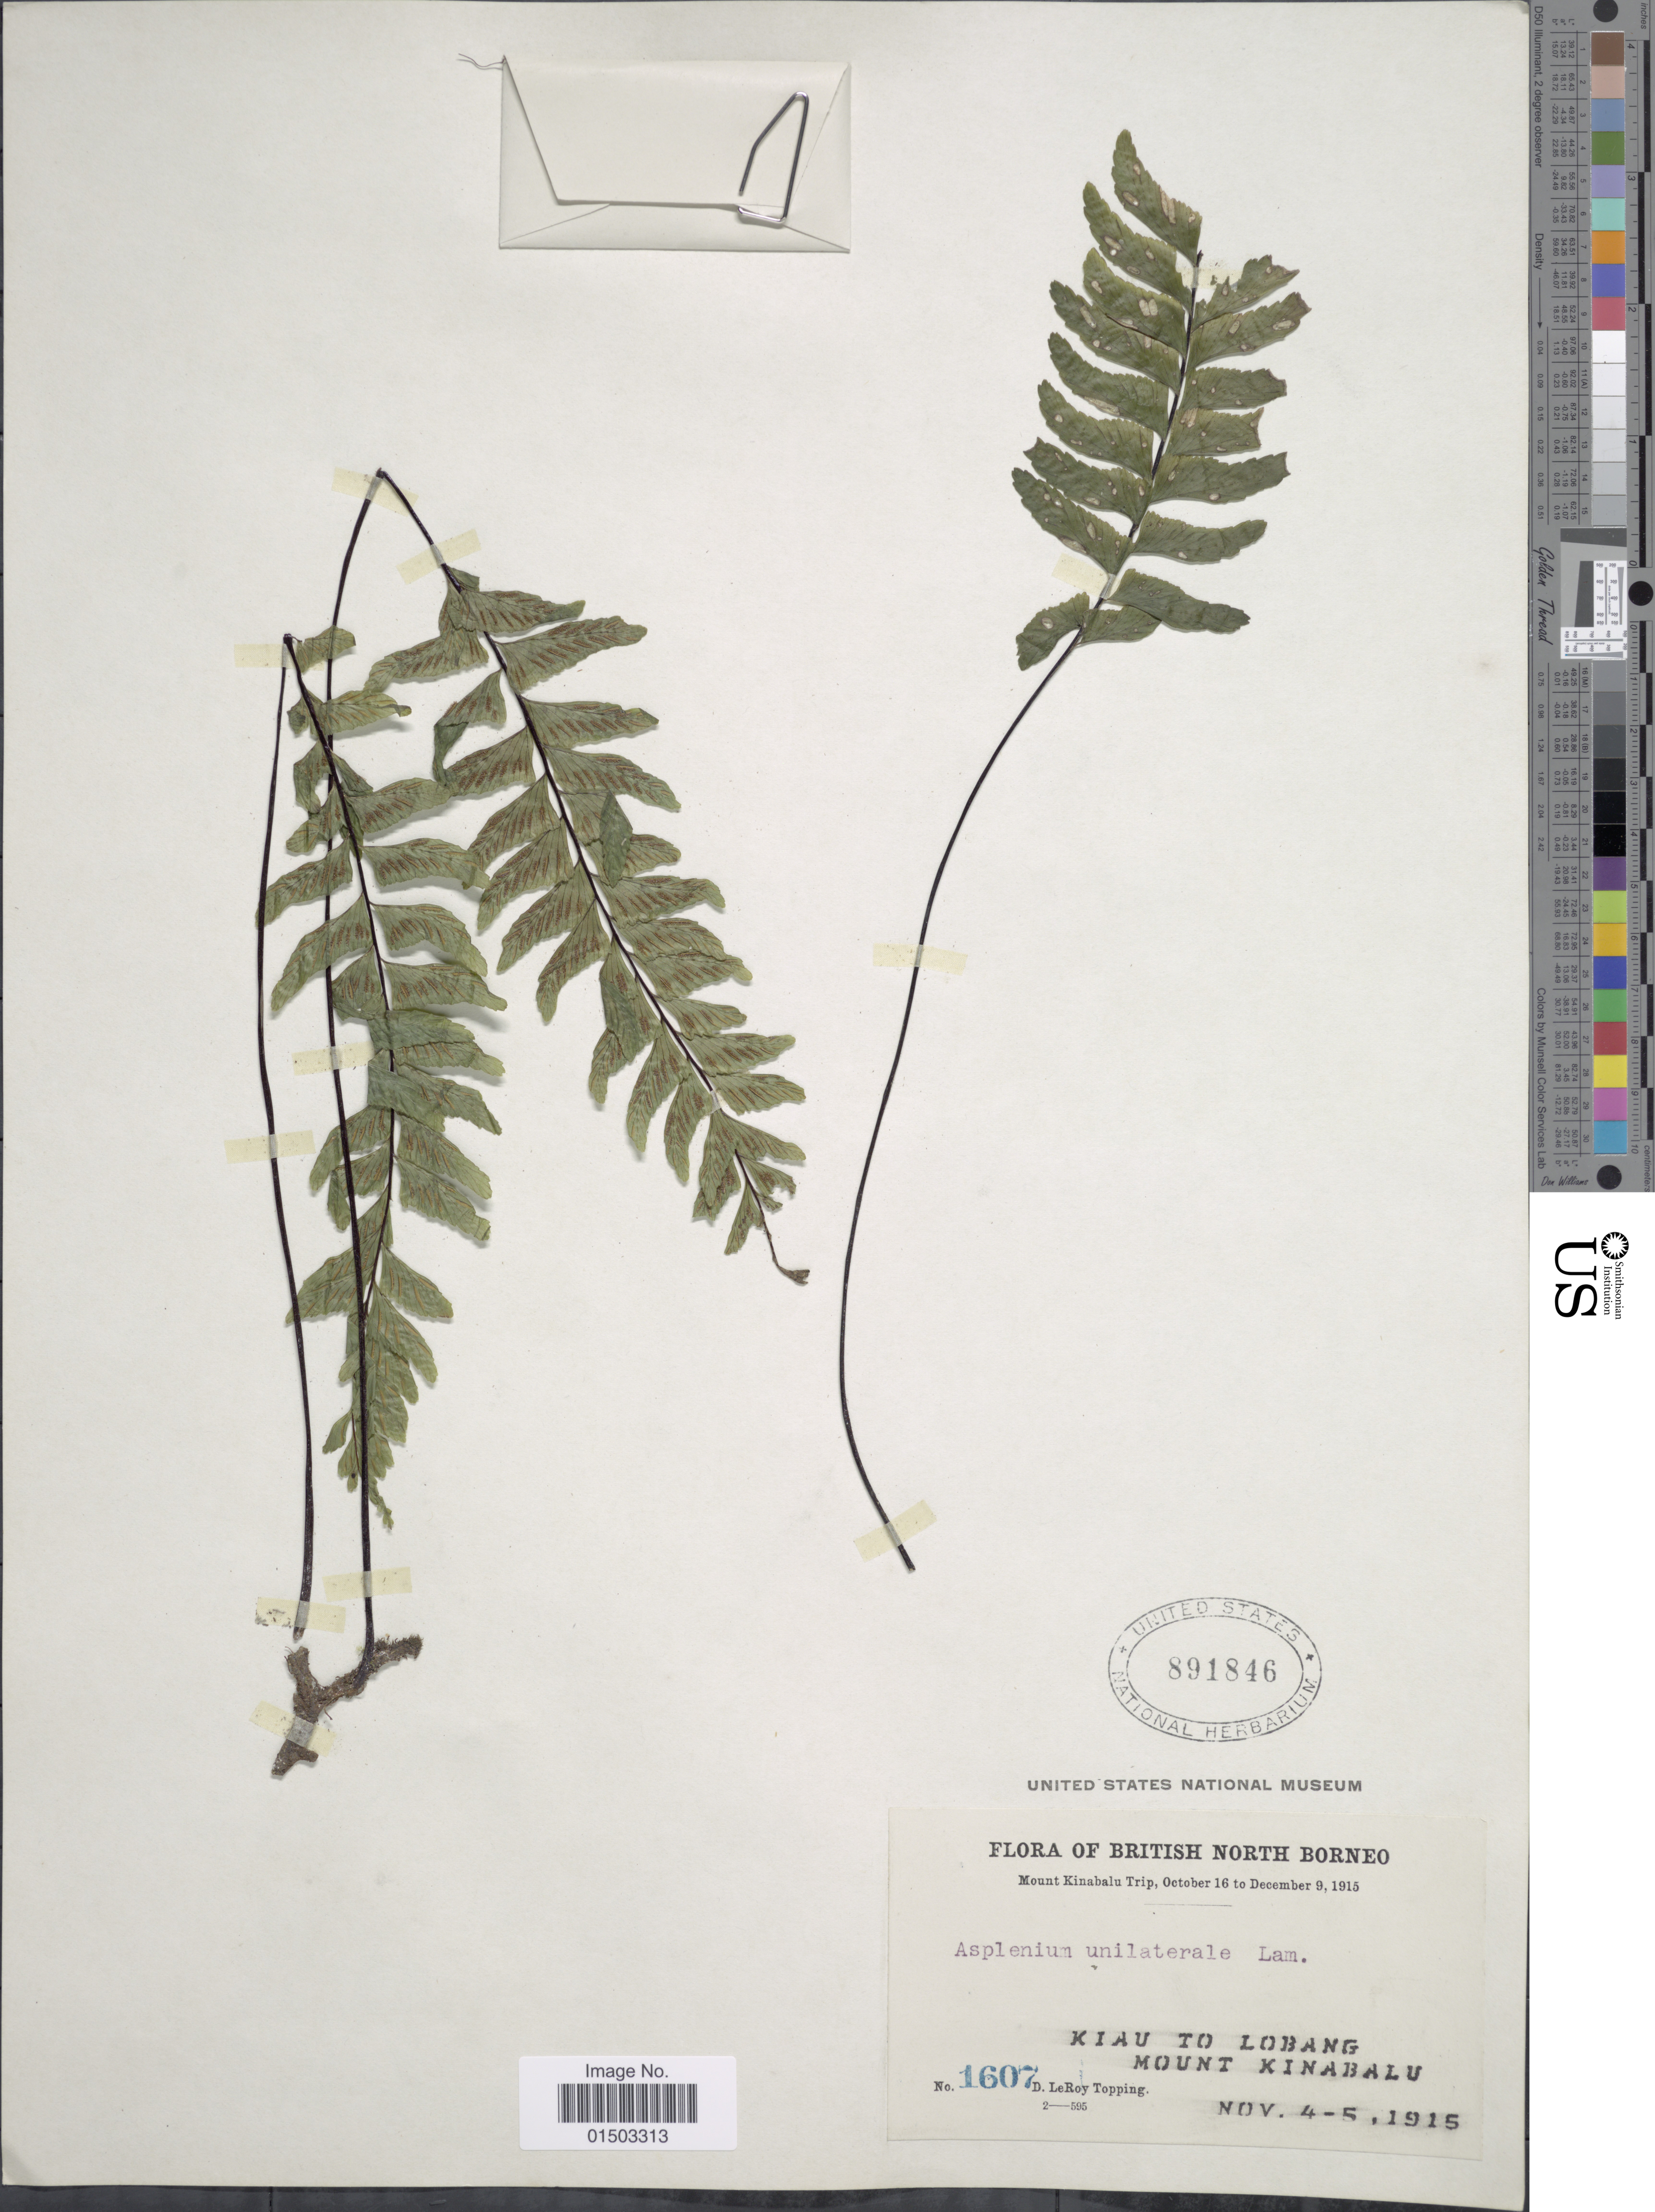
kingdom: Plantae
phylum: Tracheophyta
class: Polypodiopsida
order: Polypodiales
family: Aspleniaceae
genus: Hymenasplenium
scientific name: Hymenasplenium unilaterale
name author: (Lam.) Hayata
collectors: D. L. Topping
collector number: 1607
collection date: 1915-11-04/1915-11-05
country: Malaysia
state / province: Sabah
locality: Kiau to Lobang, Moiunt Kinabalu. British North Borneo.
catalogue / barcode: US 891846